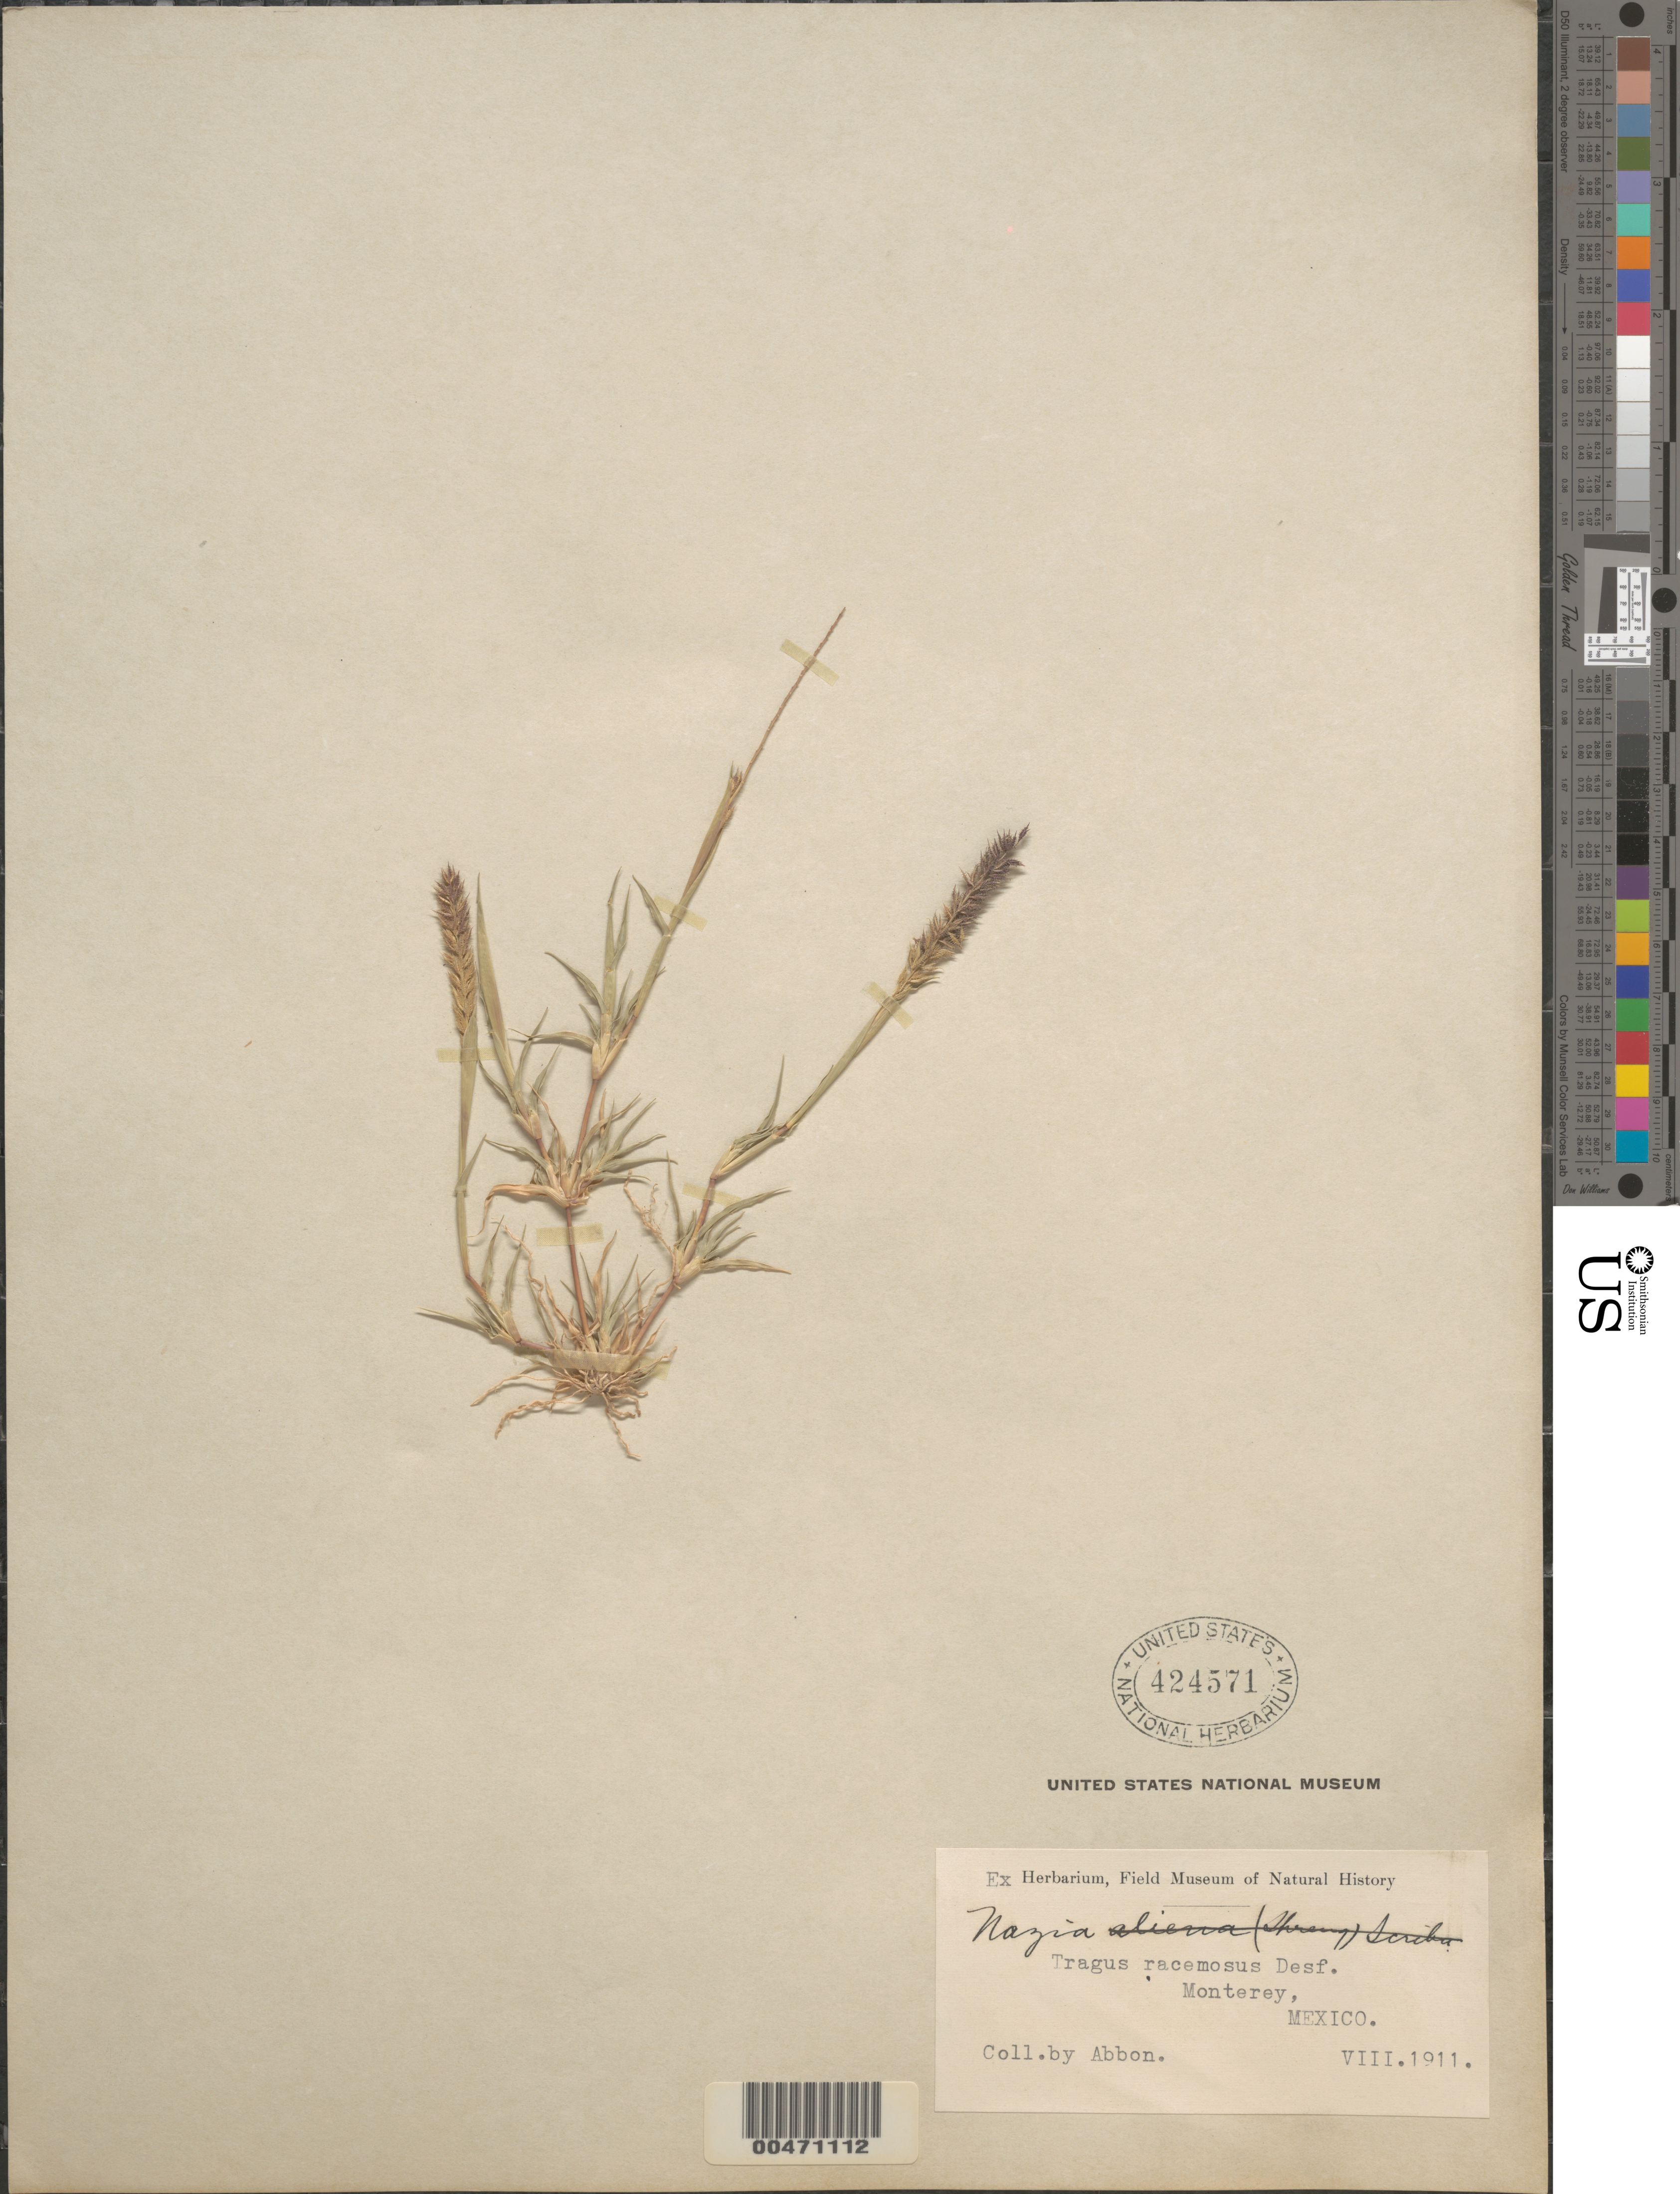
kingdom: Plantae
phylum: Tracheophyta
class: Liliopsida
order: Poales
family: Poaceae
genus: Tragus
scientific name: Tragus berteronianus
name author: Schult.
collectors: Bro. Abbon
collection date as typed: Aug 1911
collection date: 1911-08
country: Mexico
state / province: Nuevo León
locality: Monterey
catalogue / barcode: US 424571